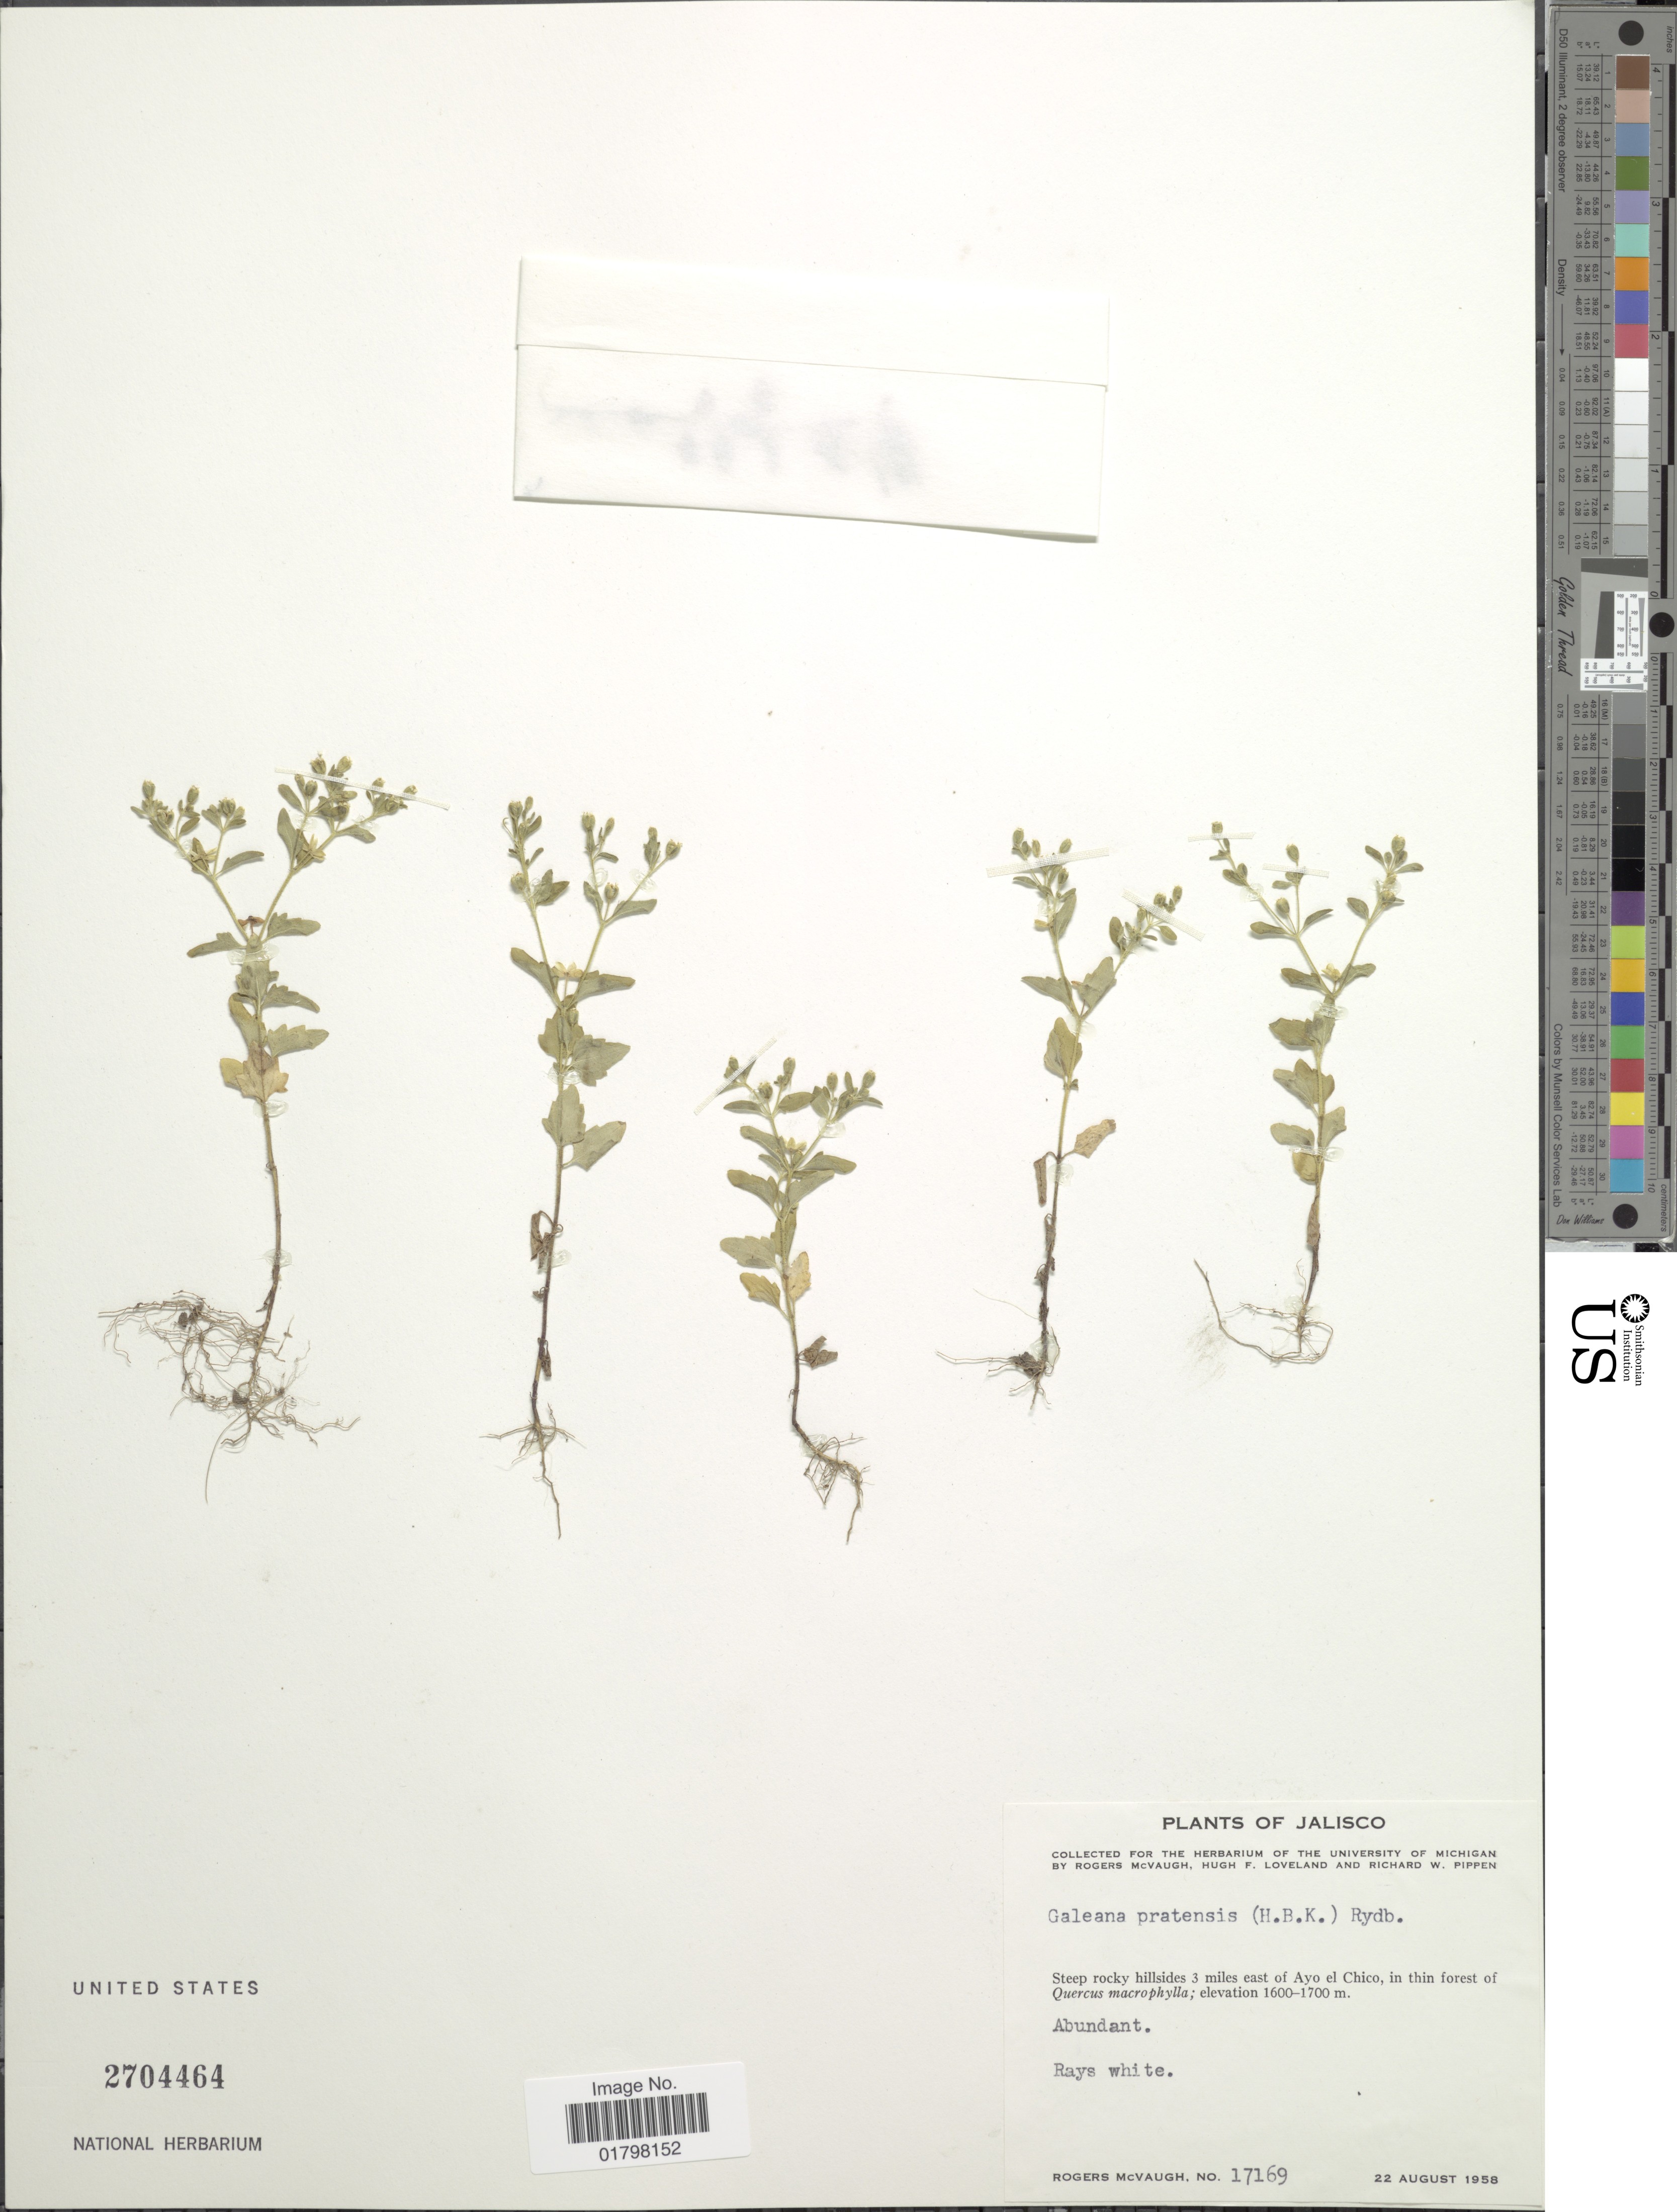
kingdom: Plantae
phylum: Tracheophyta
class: Magnoliopsida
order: Asterales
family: Asteraceae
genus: Galeana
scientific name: Galeana pratensis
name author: (Kunth) Rydb.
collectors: R. McVaugh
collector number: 17169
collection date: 1958-08-22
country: Mexico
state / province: Jalisco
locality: Steep rocky hillsides 3 miles east of Ayo el Chico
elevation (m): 1600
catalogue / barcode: US 2704464